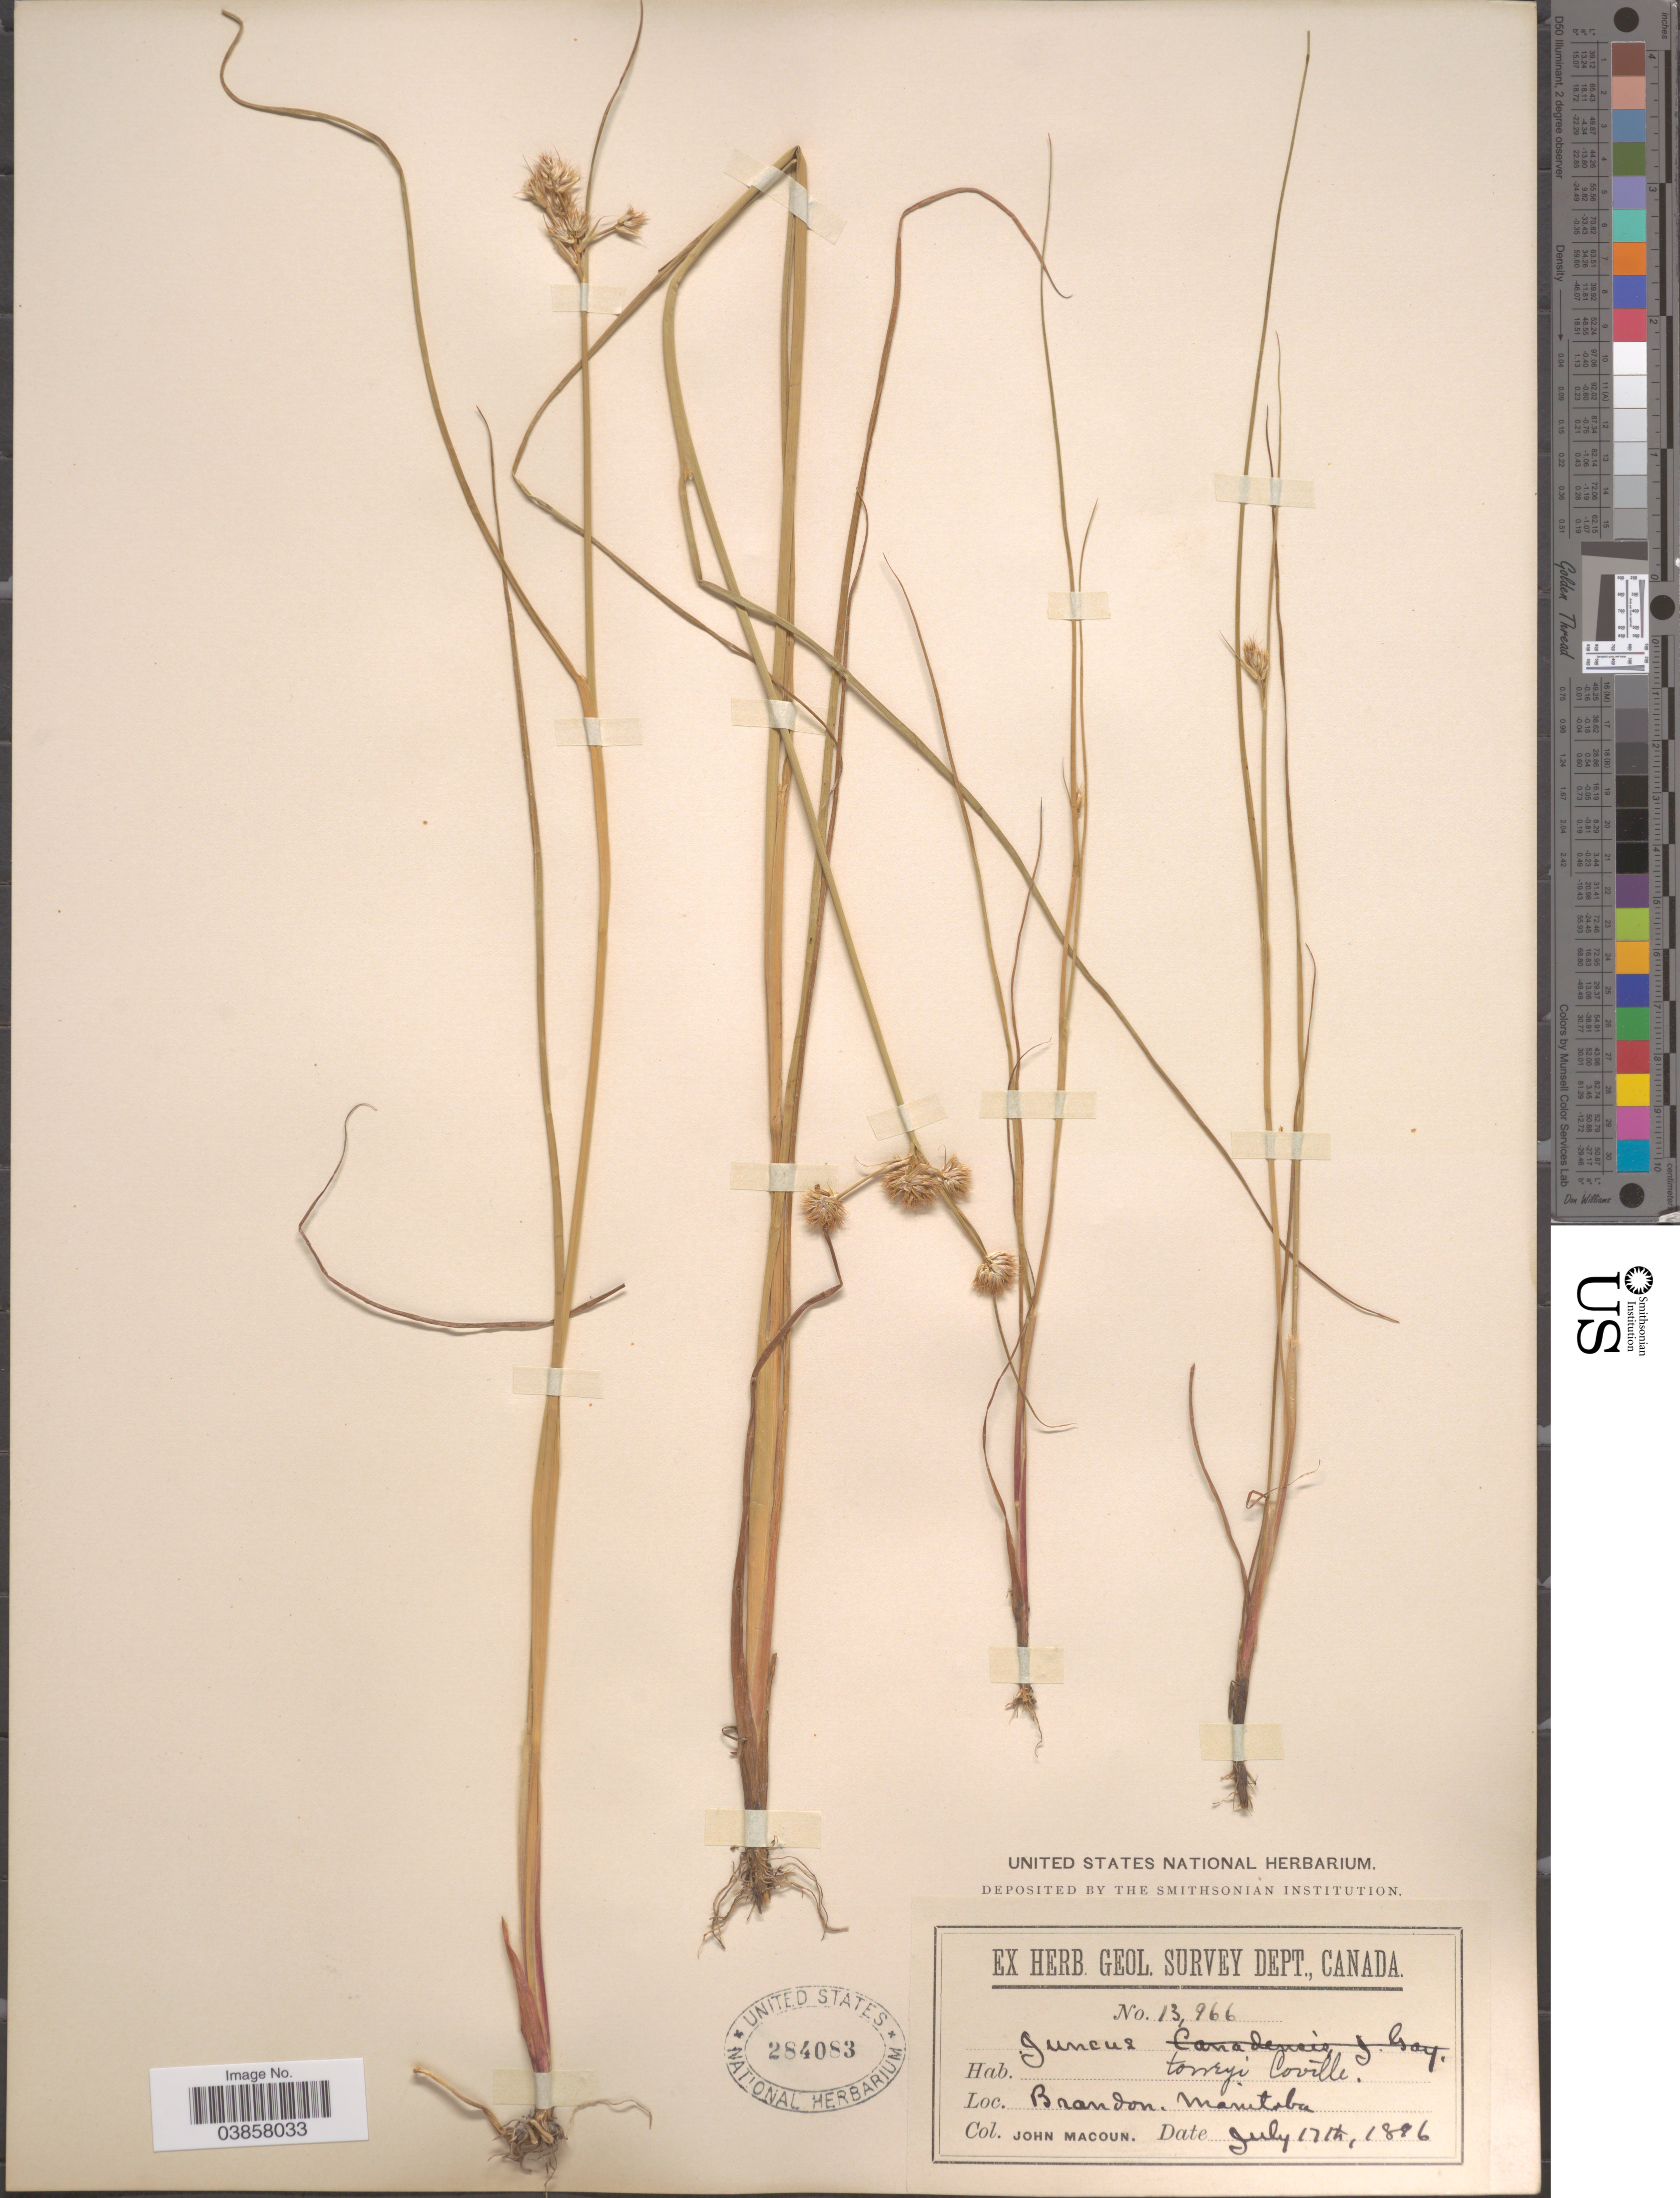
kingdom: Plantae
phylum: Tracheophyta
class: Liliopsida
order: Poales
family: Juncaceae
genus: Juncus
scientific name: Juncus torreyi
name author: Coville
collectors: J. Macoun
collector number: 13966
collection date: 1896-07-17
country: Canada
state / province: Manitoba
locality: Brandon.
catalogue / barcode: US 284083